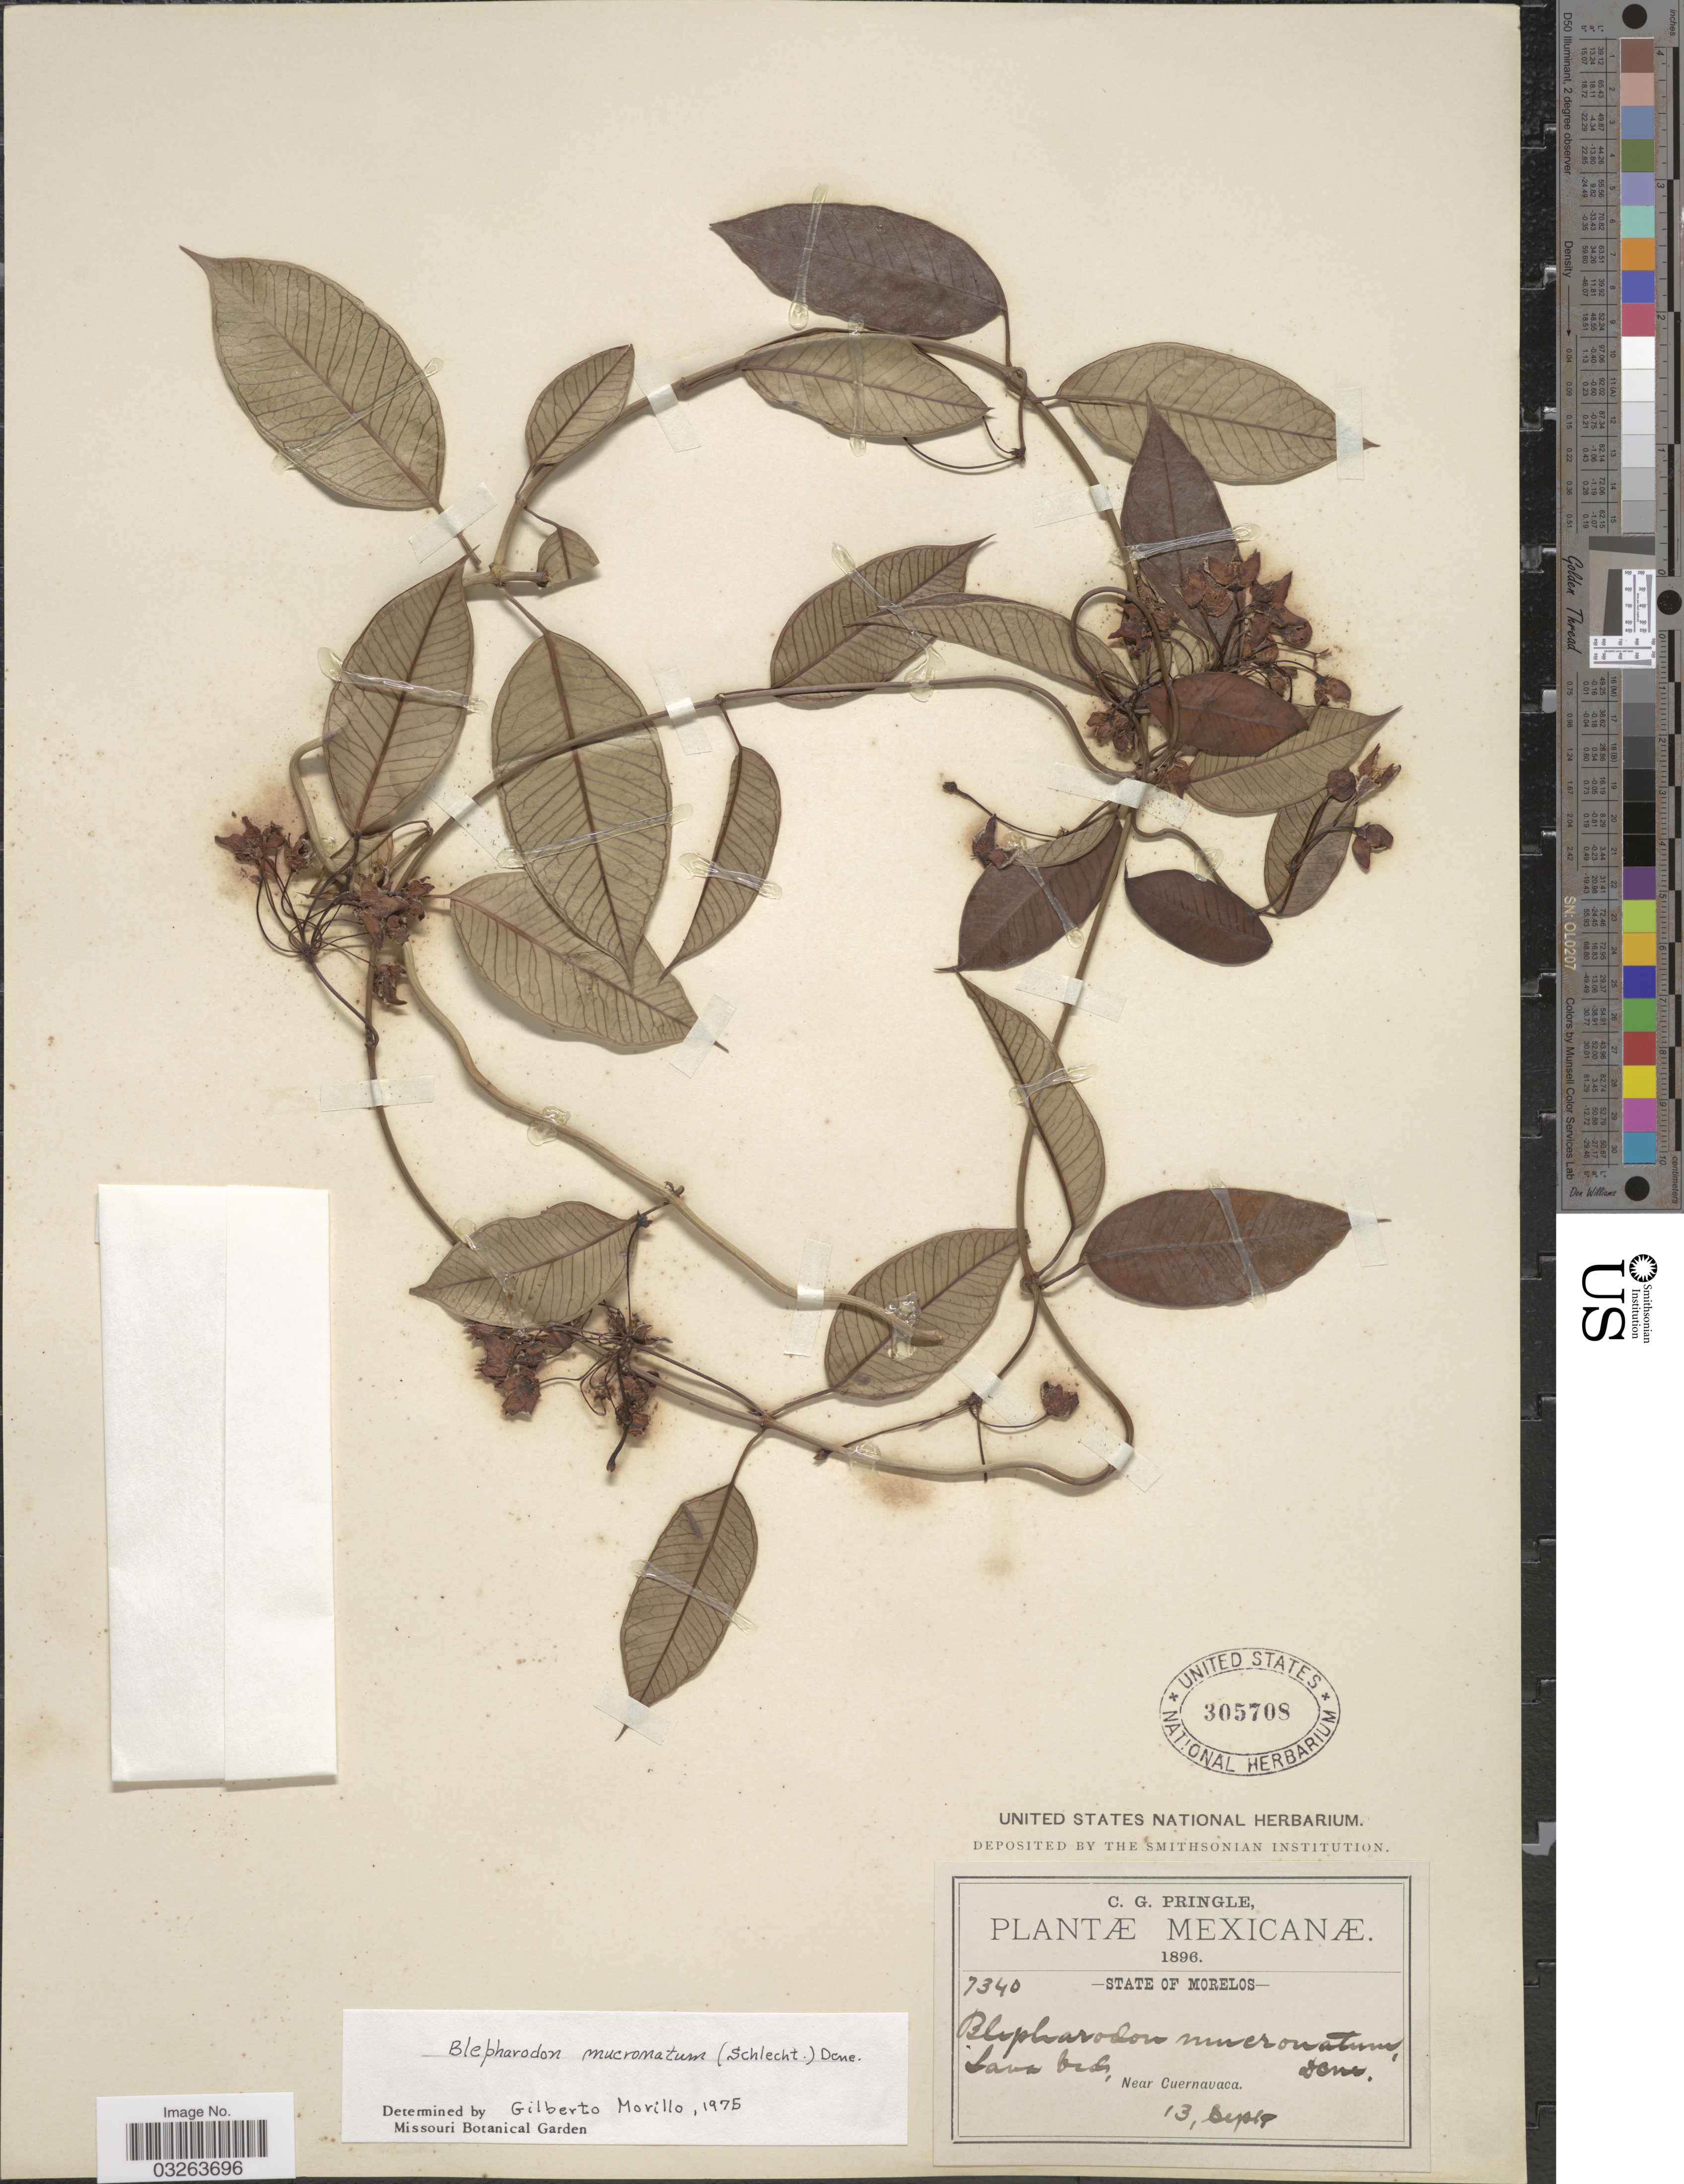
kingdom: Plantae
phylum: Tracheophyta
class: Magnoliopsida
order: Gentianales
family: Apocynaceae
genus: Blepharodon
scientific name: Blepharodon mucronatum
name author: (Schltdl.) Decne.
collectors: C. G. Pringle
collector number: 7340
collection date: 1896-09-13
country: Mexico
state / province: Morelos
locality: Near Cuernavaca.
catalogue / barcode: US 305708